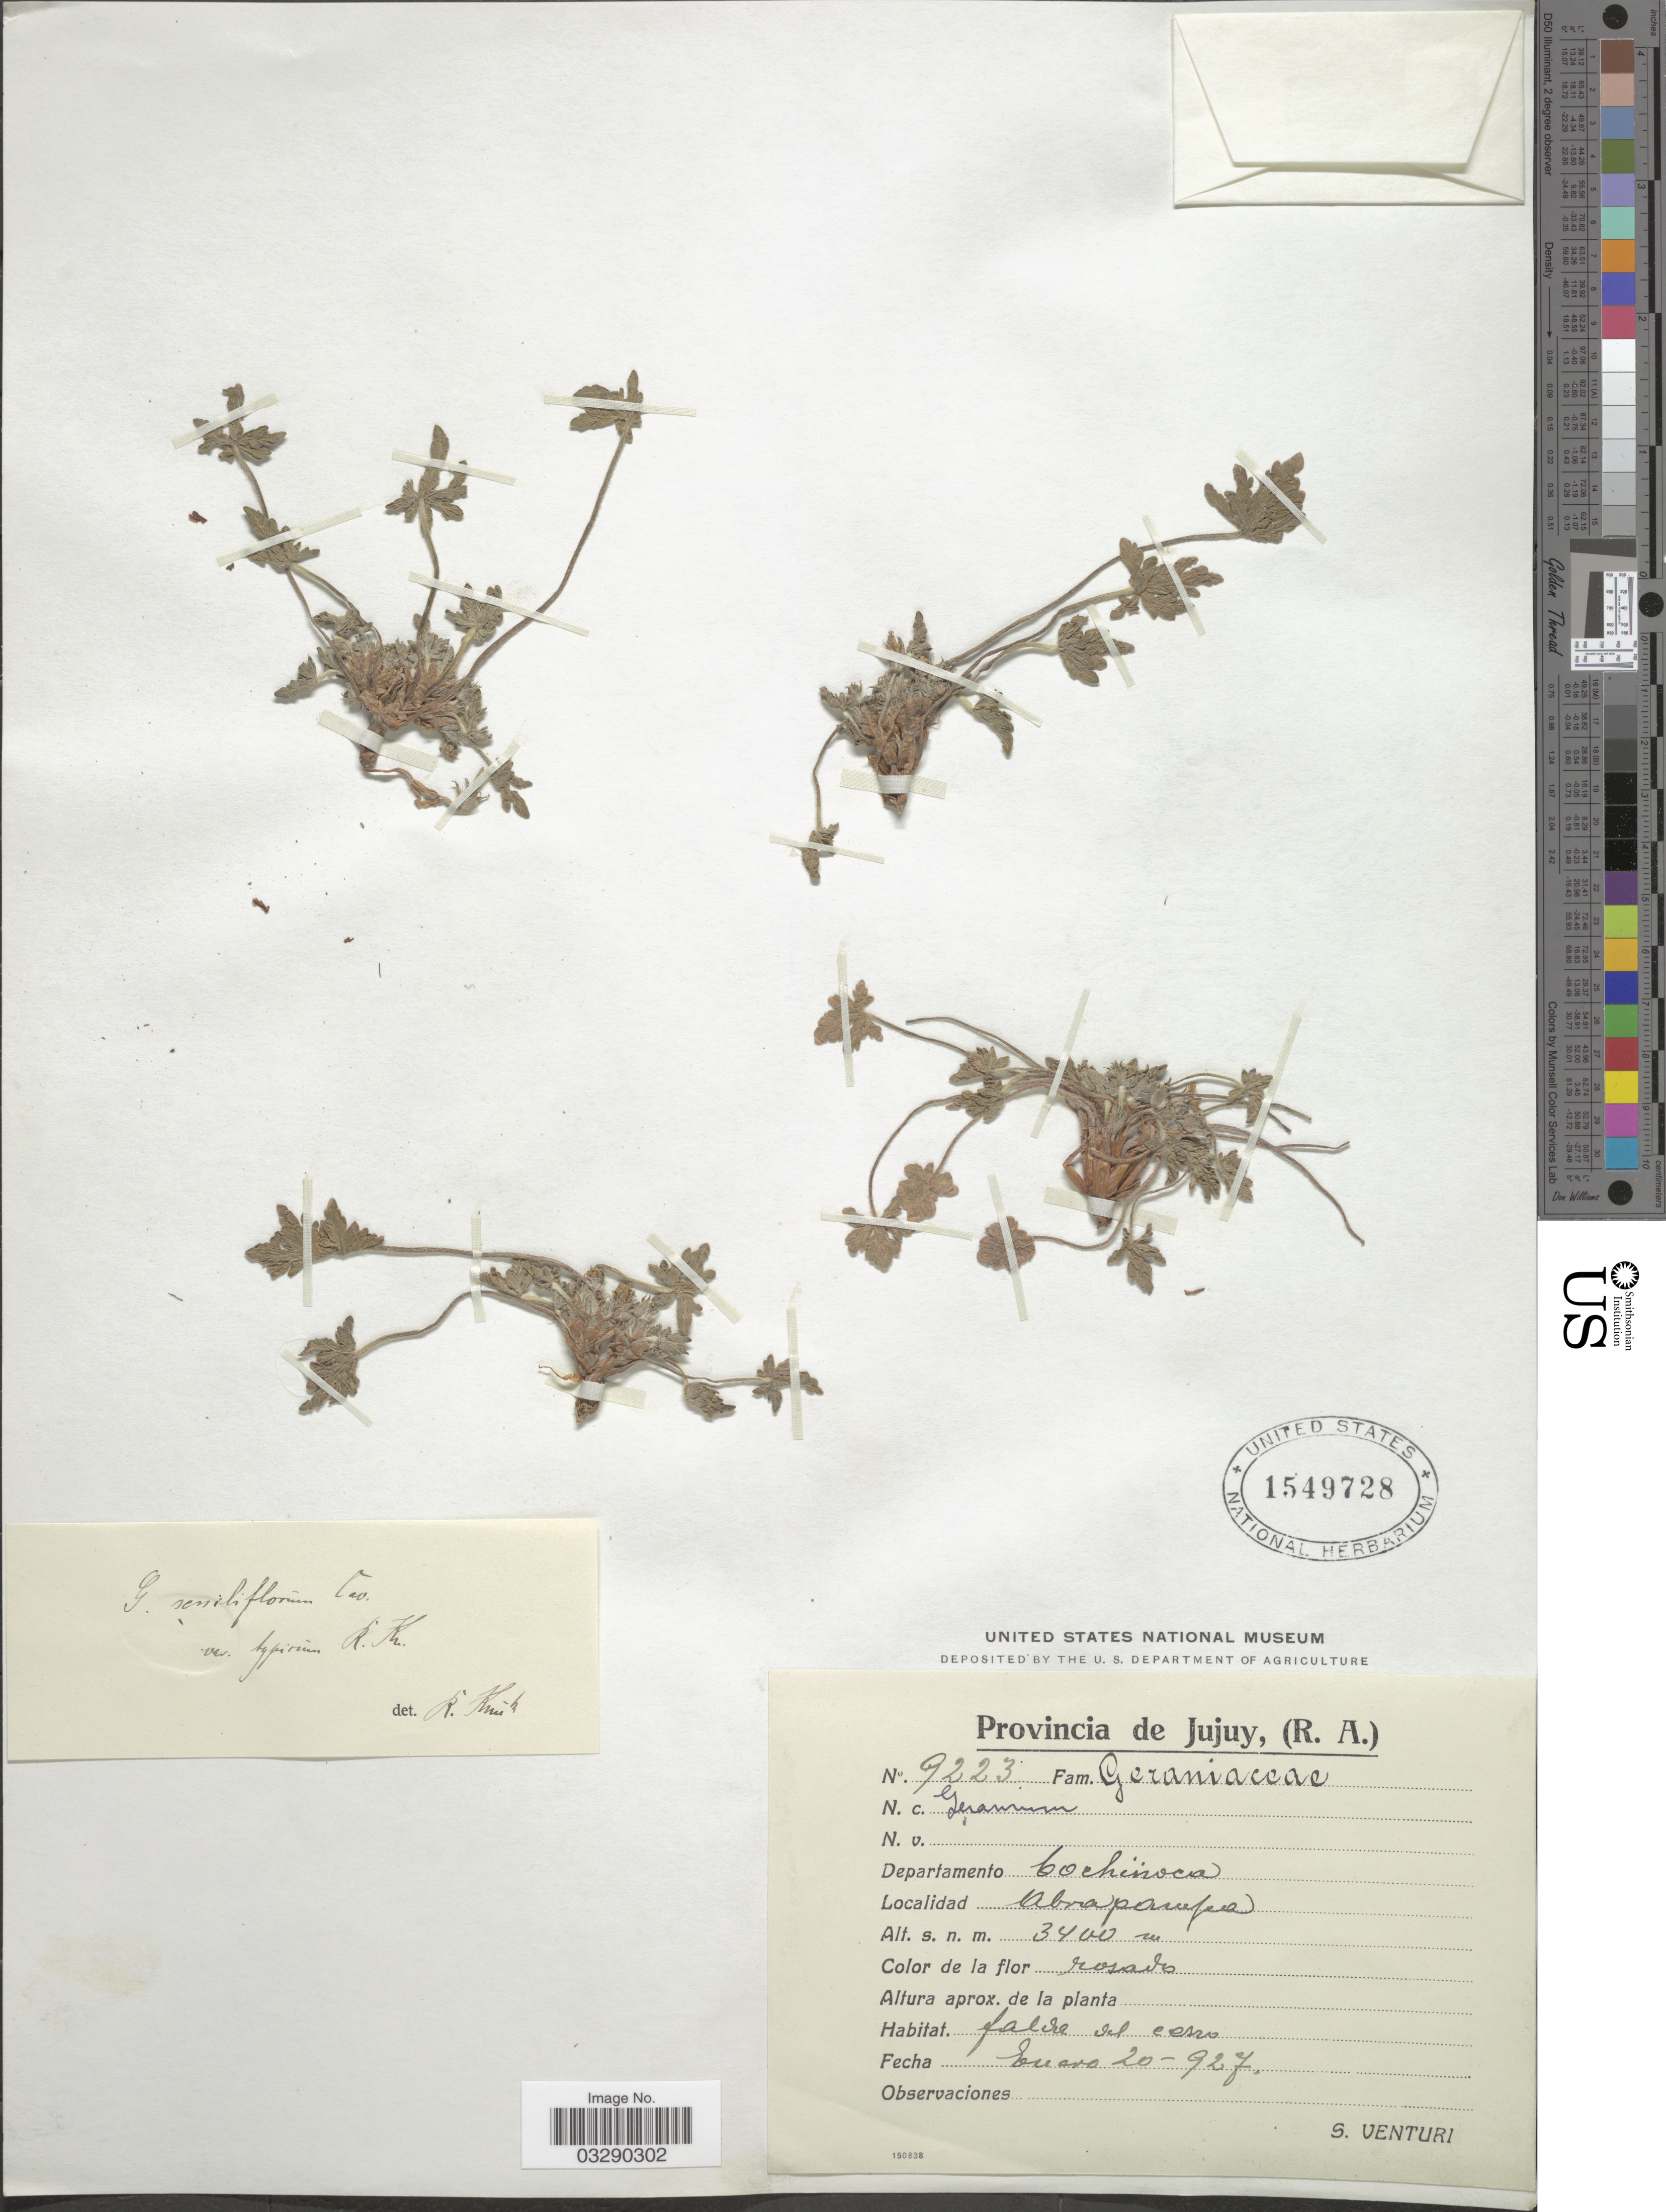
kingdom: Plantae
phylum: Tracheophyta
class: Magnoliopsida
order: Geraniales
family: Geraniaceae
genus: Geranium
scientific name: Geranium sessiliflorum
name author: Cav.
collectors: S. Venturi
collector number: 9223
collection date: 1927-01-20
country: Argentina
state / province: Jujuy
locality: Departamento Cochinoca. Abra pampa.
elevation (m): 3400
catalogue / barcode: US 1549728